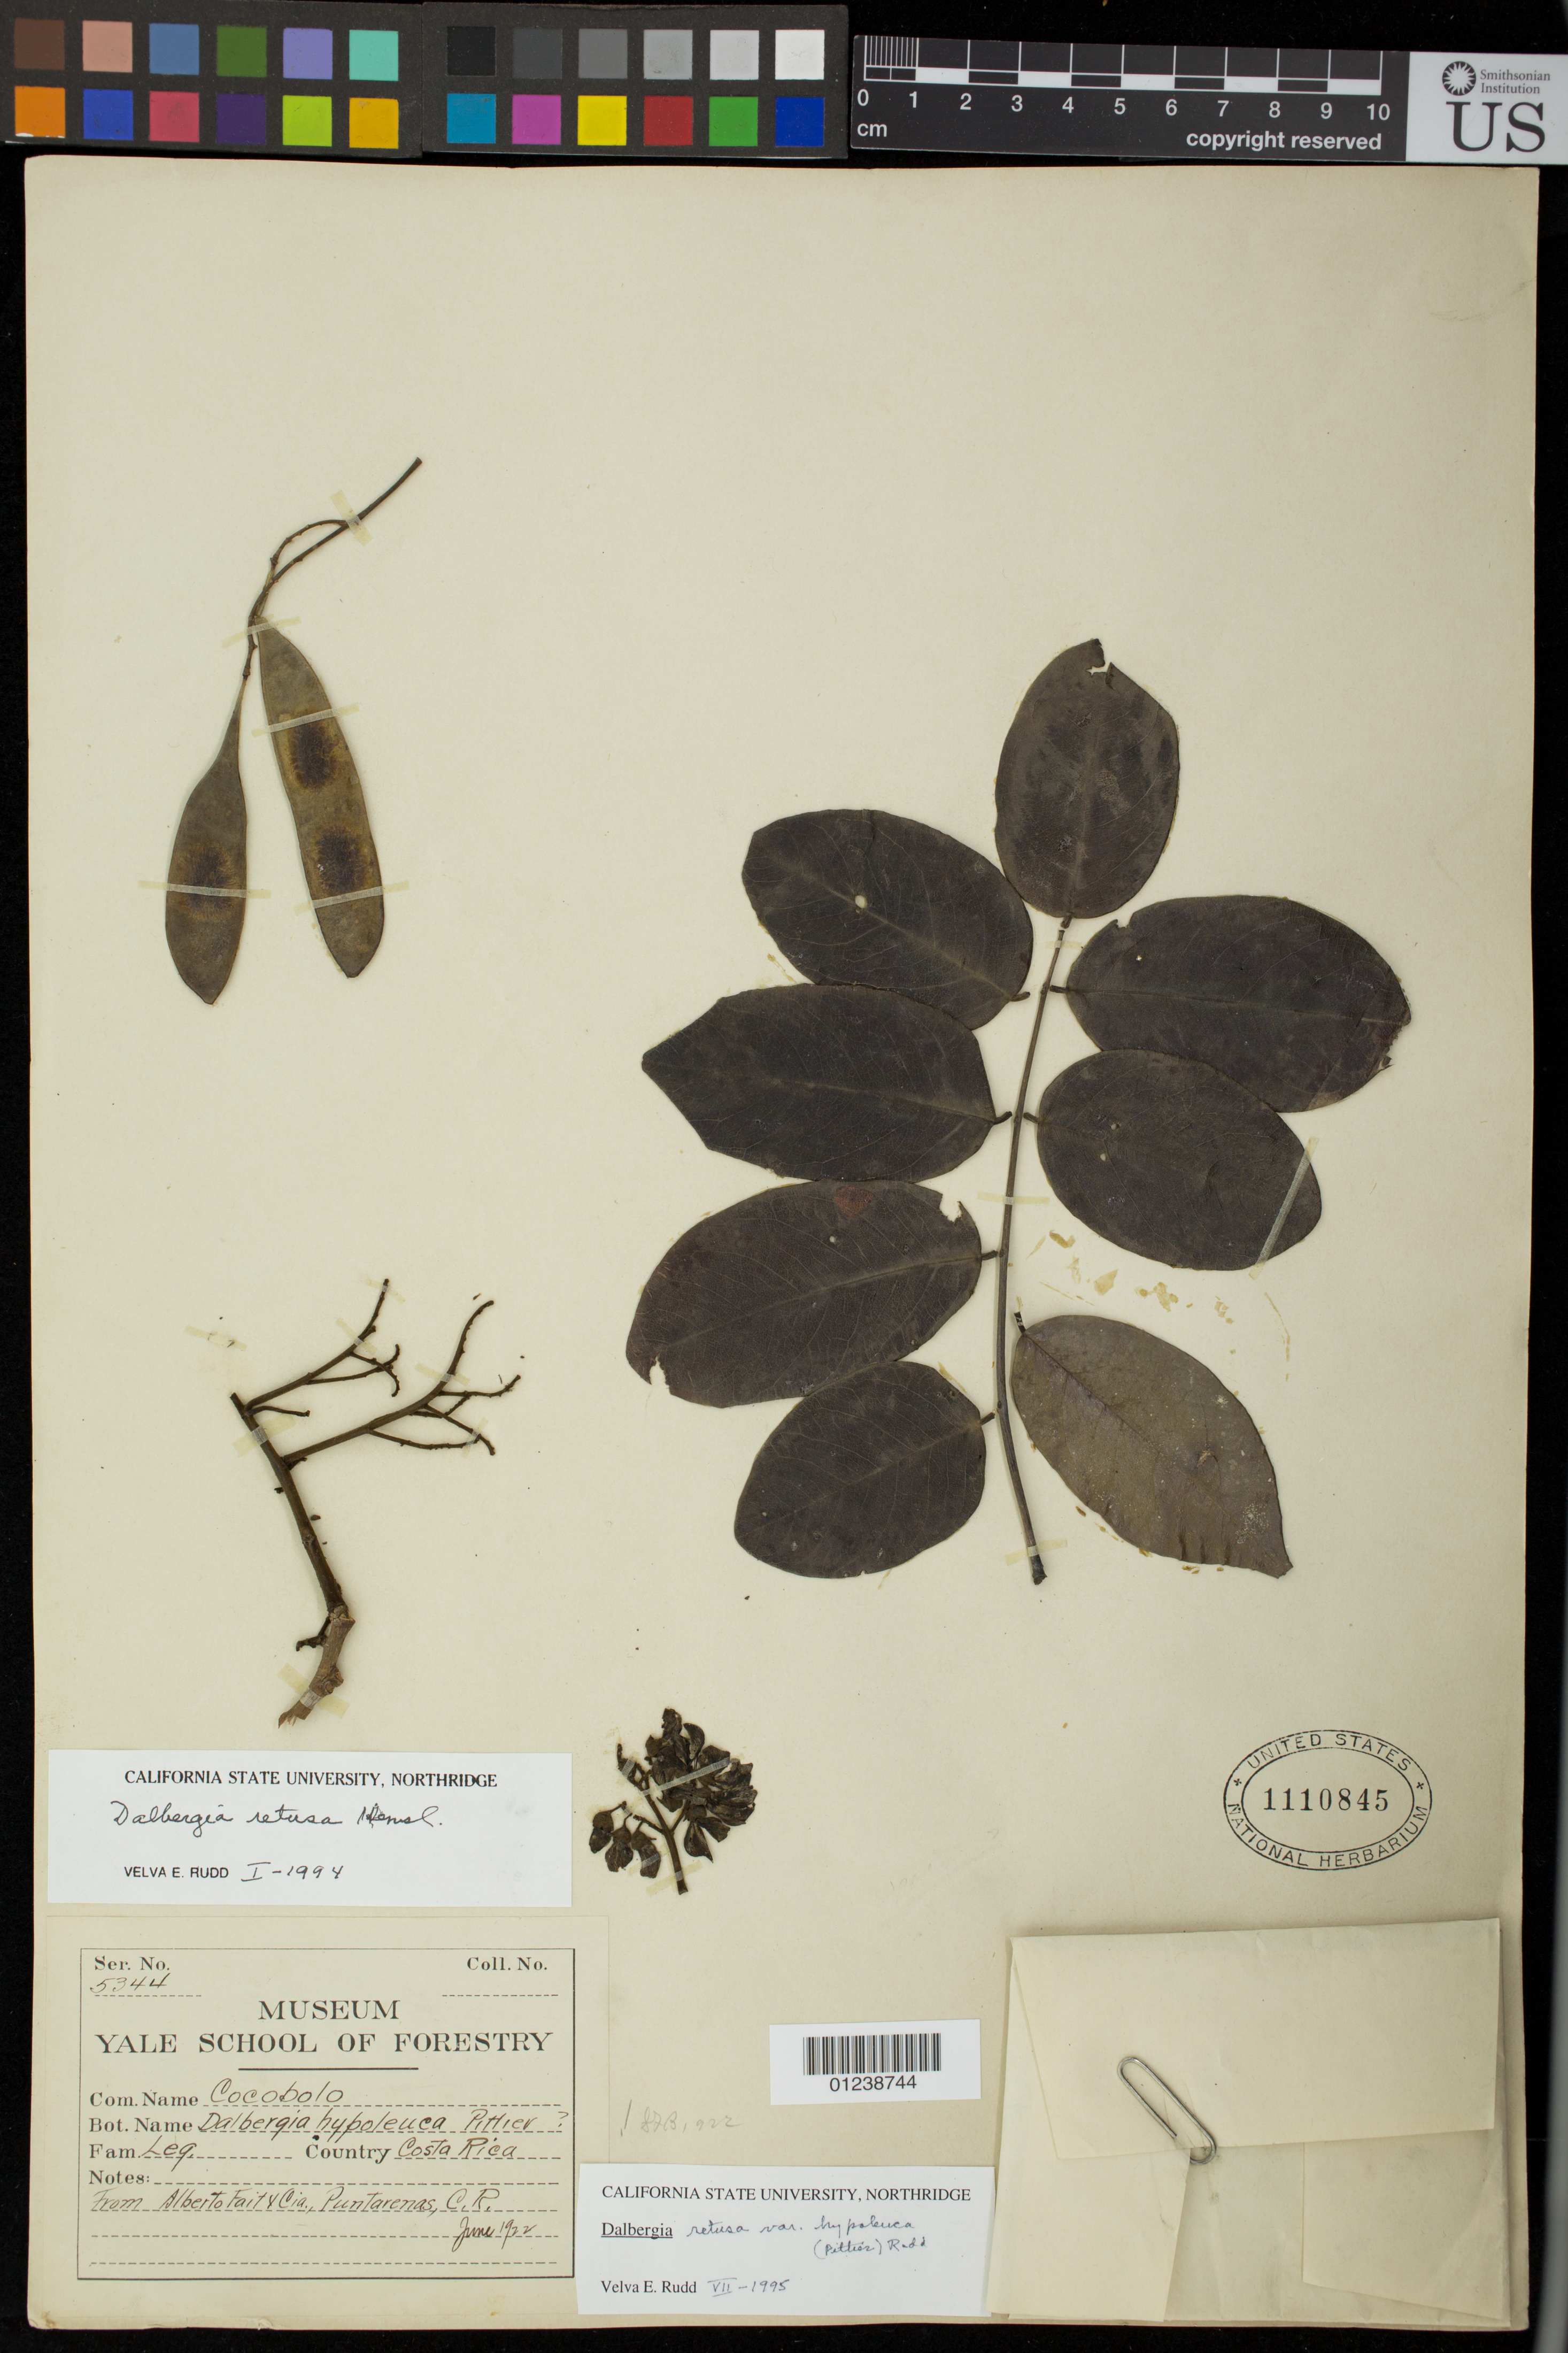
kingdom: Plantae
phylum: Tracheophyta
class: Magnoliopsida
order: Fabales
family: Fabaceae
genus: Dalbergia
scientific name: Dalbergia retusa var. hypoleuca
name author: (Pittier) Rudd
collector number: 5344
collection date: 1922-06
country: Costa Rica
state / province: Puntarenas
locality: Alberto Fait y Cia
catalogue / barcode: US 1110845